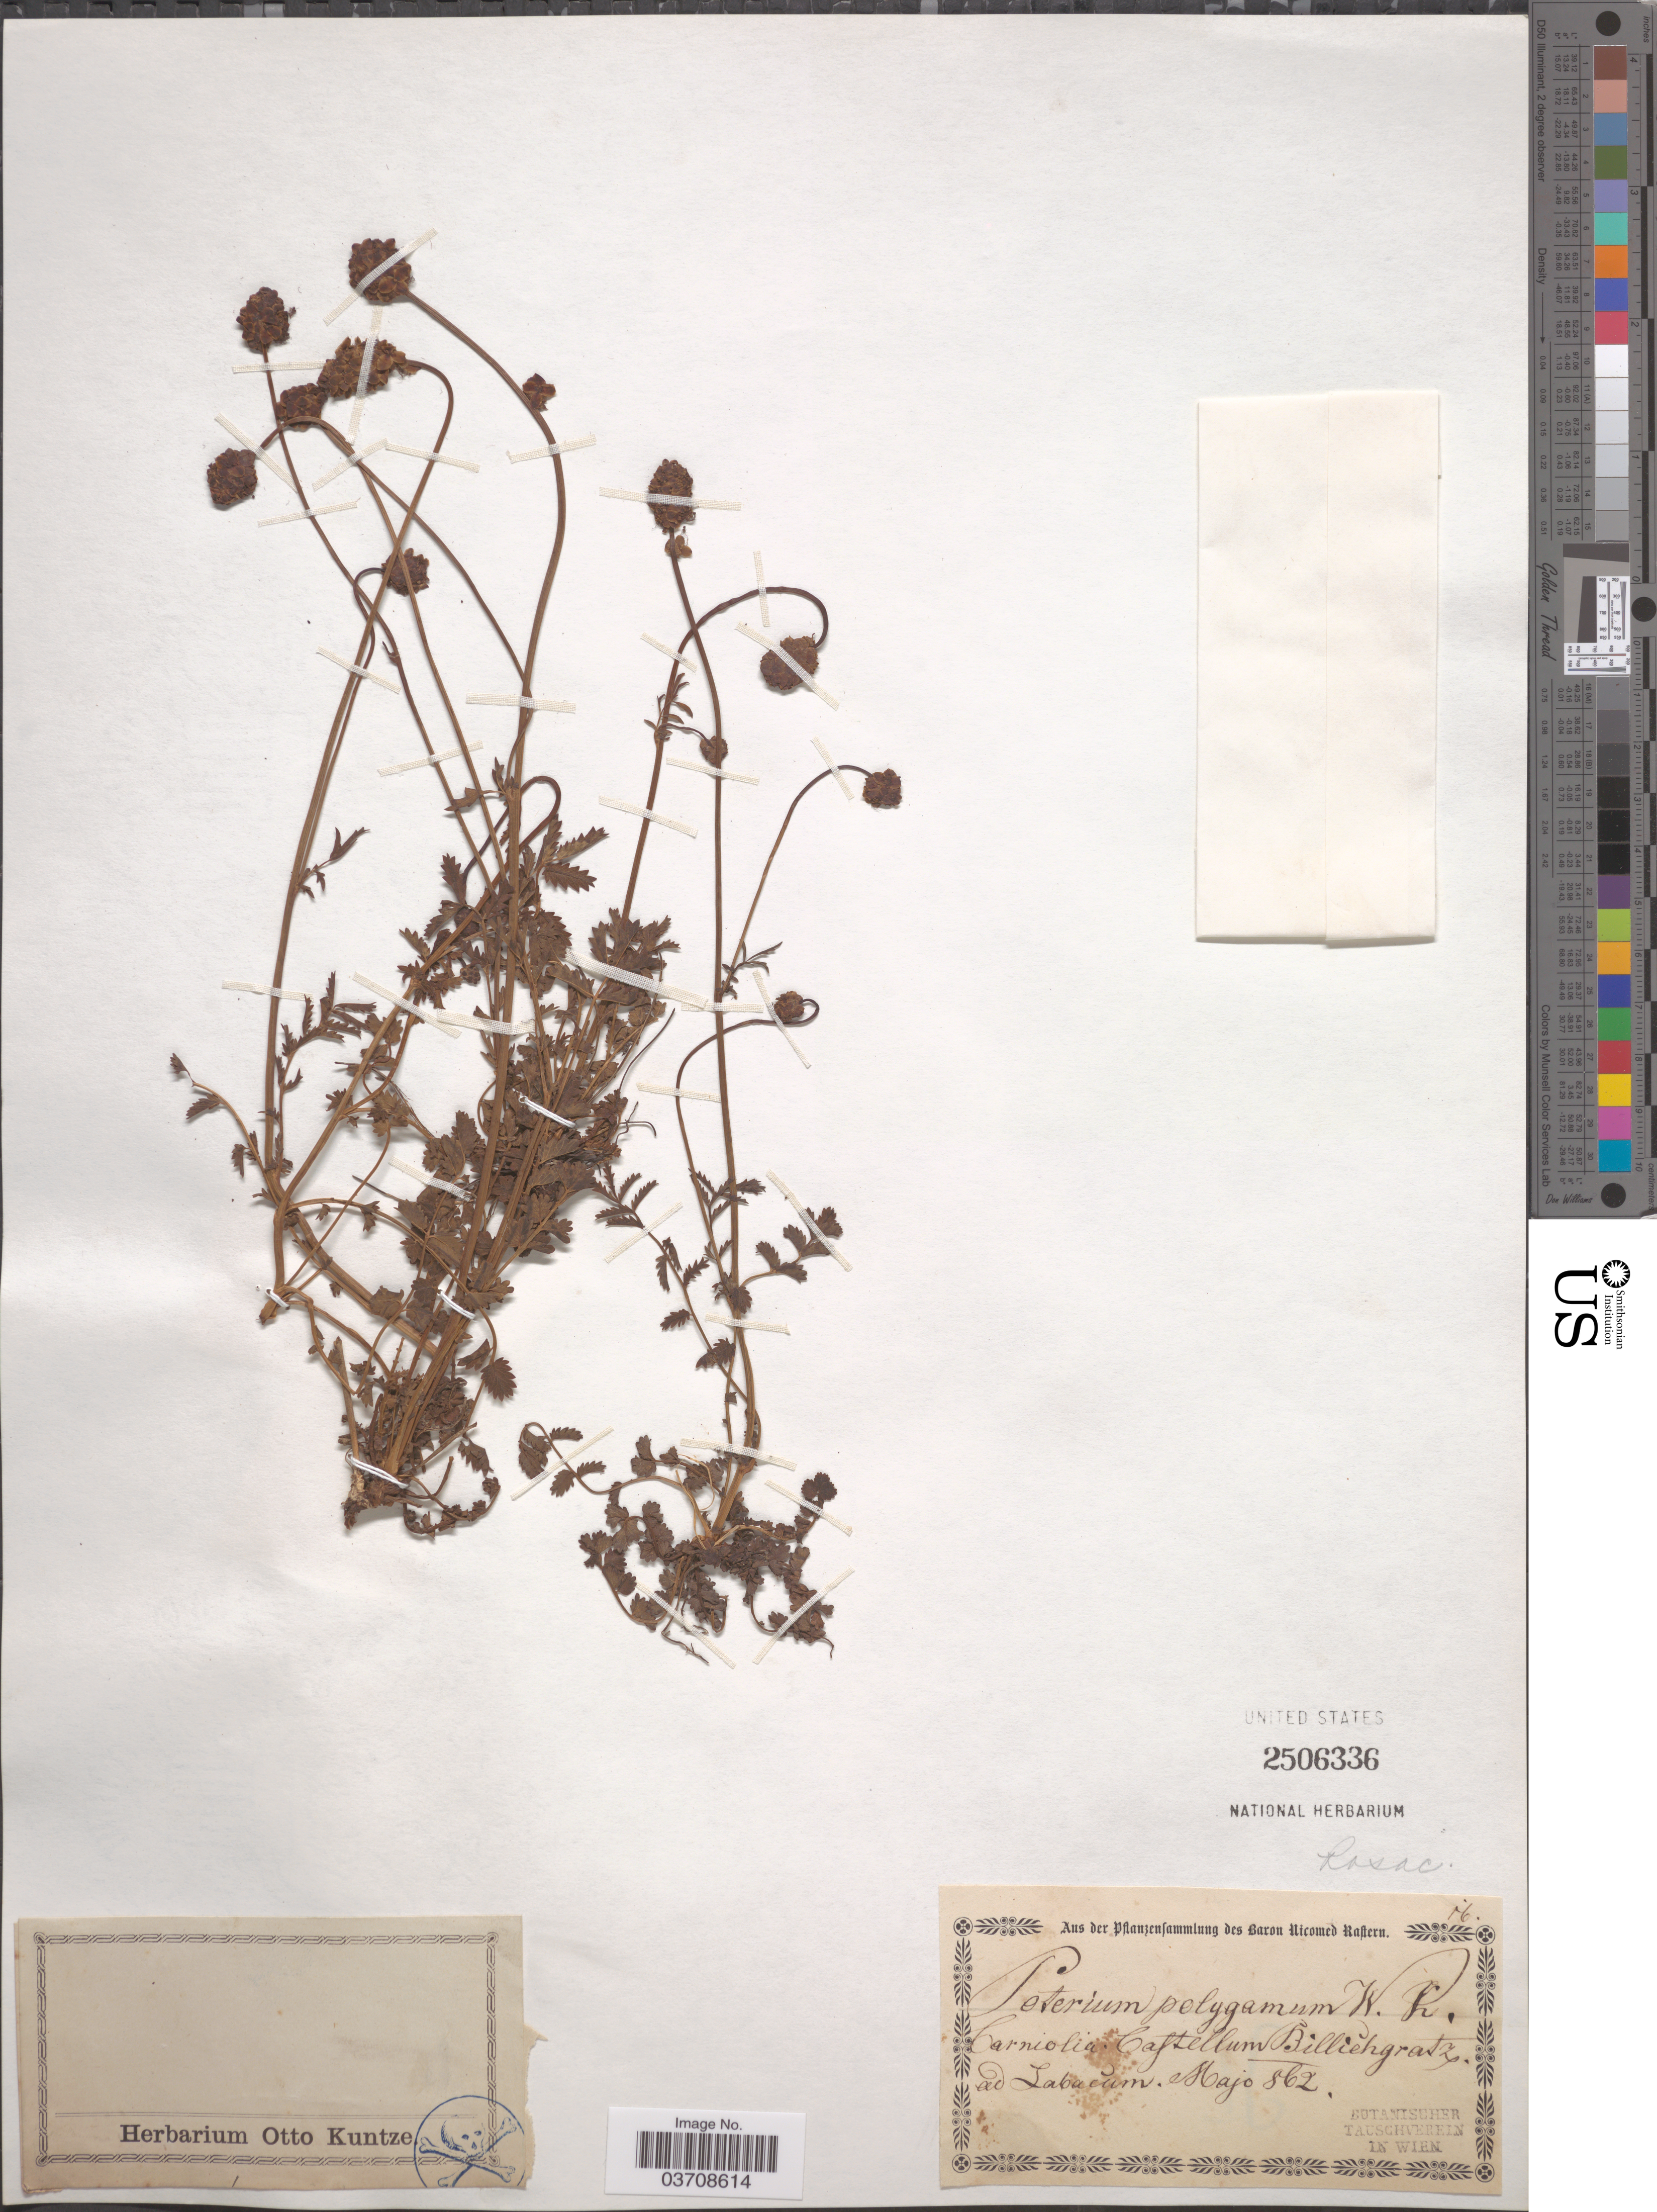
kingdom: Plantae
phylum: Tracheophyta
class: Magnoliopsida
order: Rosales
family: Rosaceae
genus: Sanguisorba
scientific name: Sanguisorba minor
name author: Scop.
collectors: B. Raftern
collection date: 1862-05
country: Slovenia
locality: Carniolia. Caftellum Billiehgratz ad Labacum.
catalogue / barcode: US 2506336